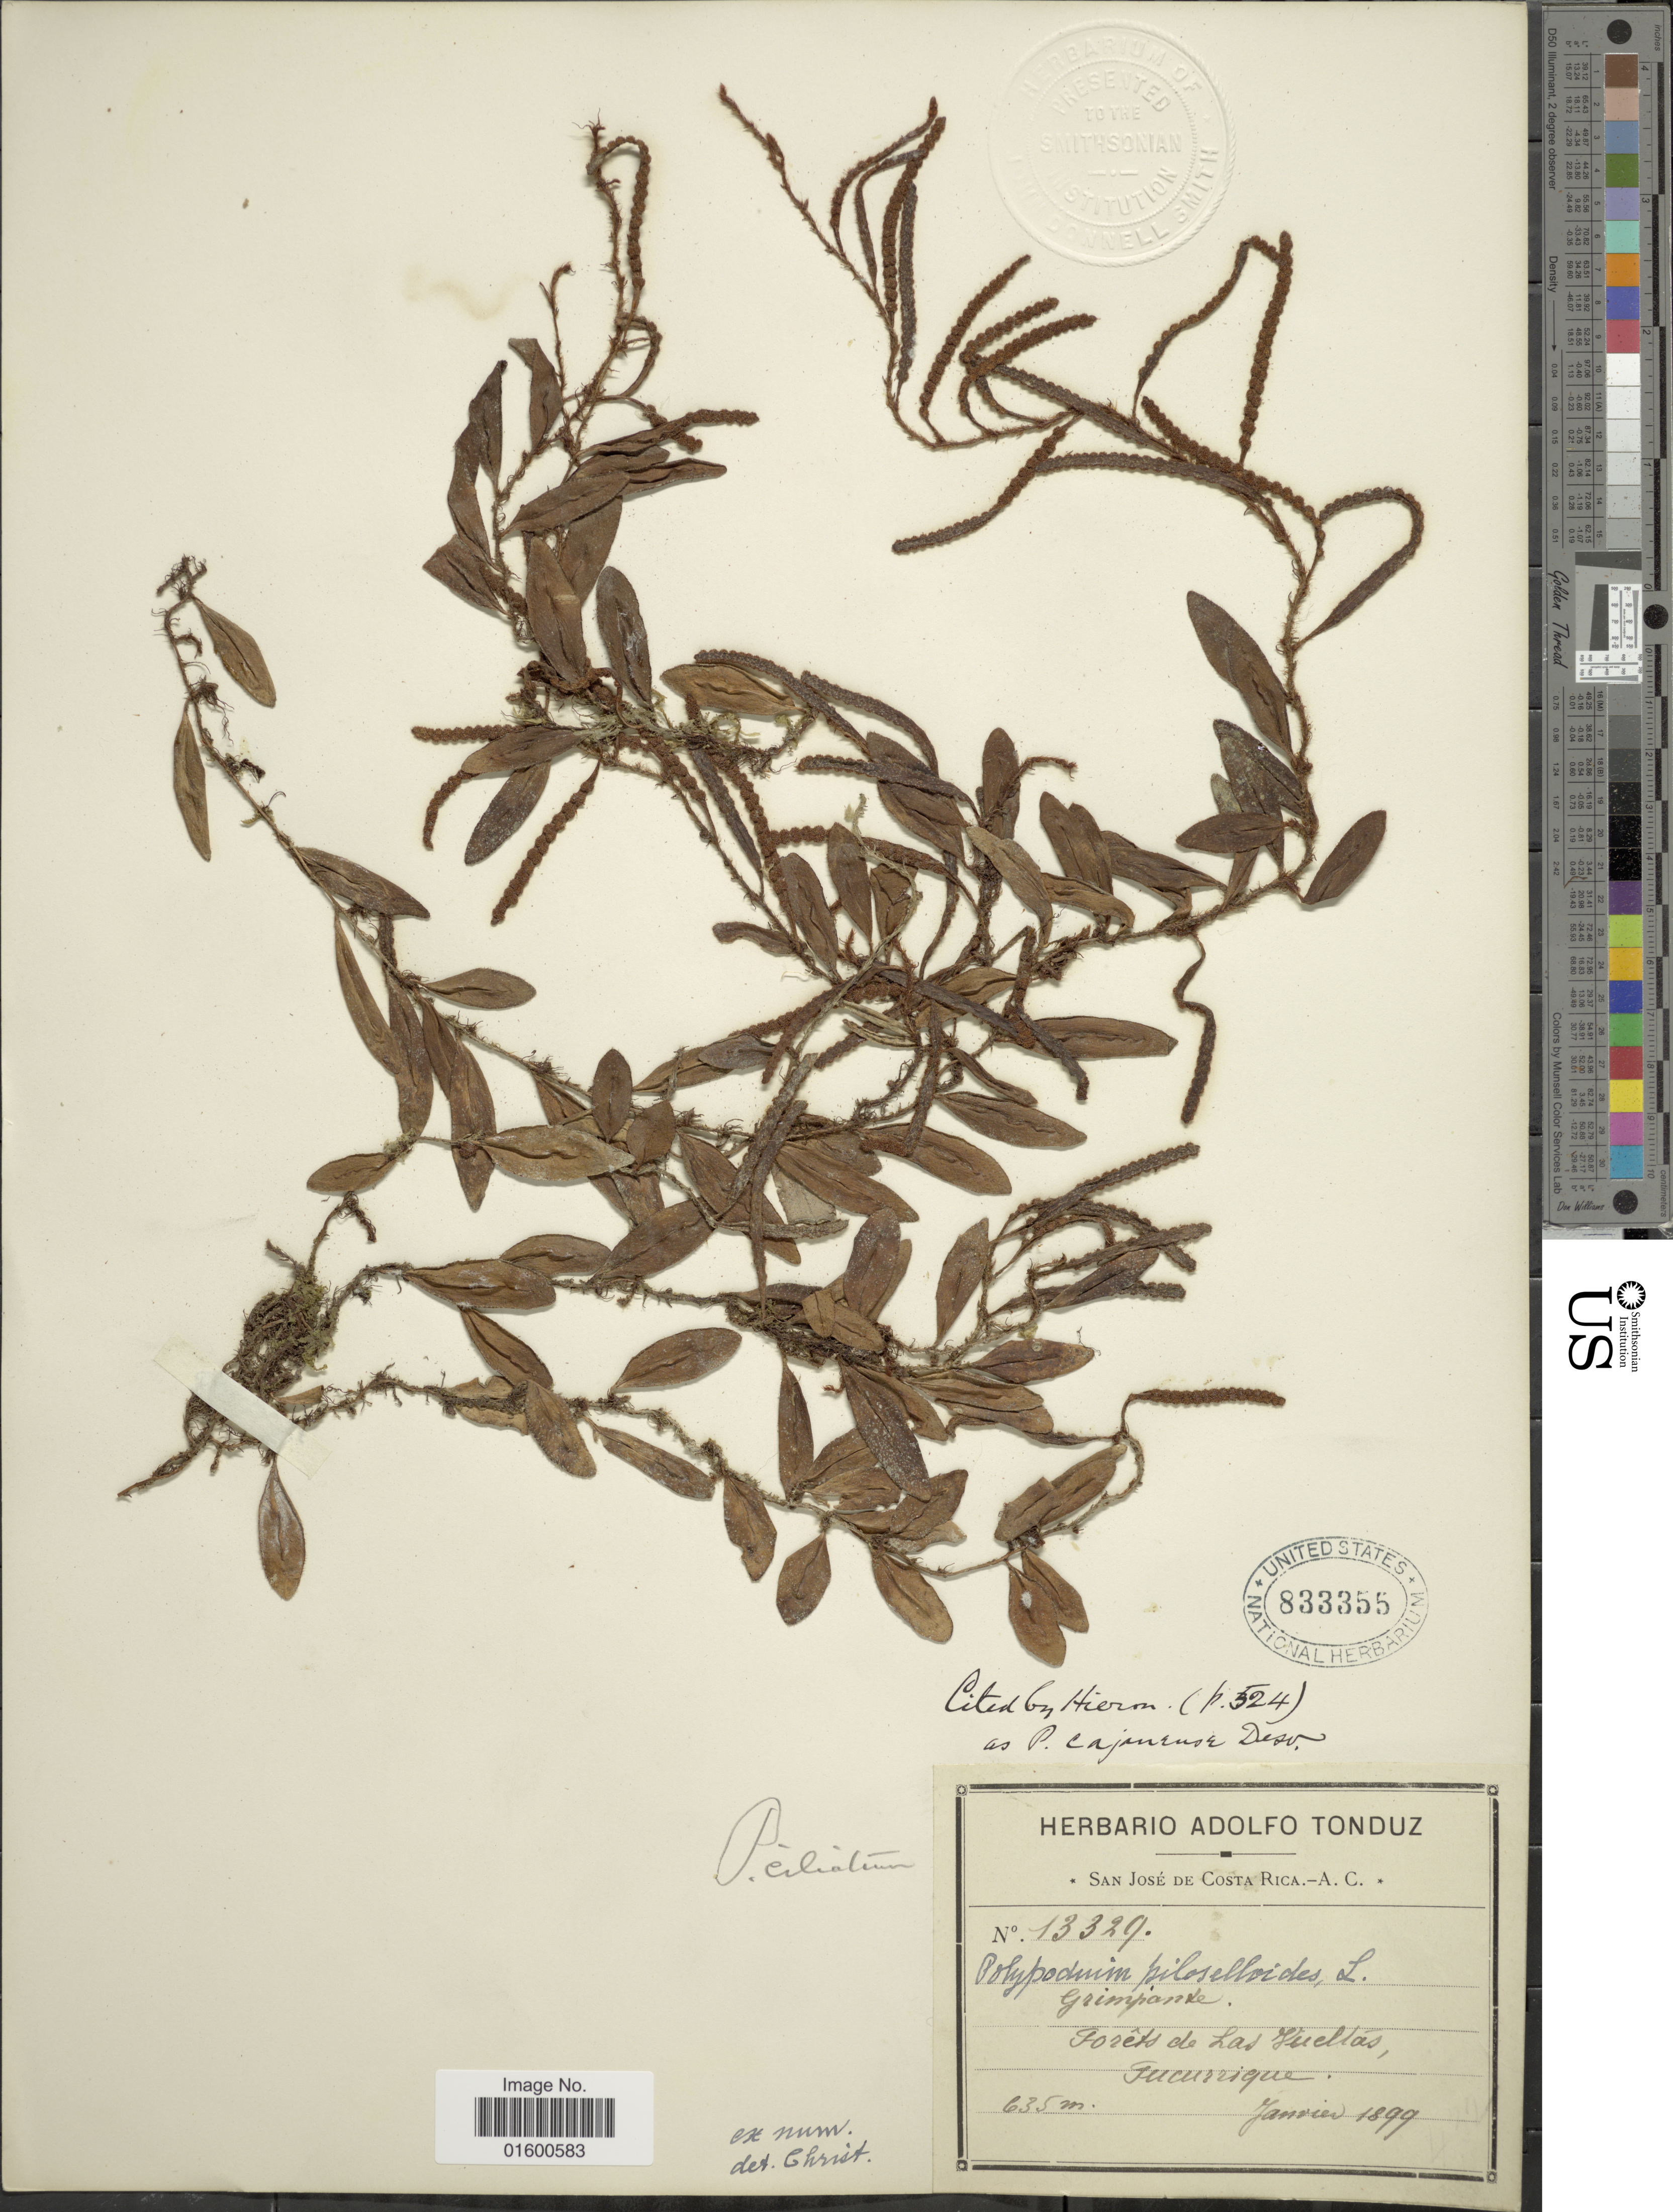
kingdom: Plantae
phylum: Tracheophyta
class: Polypodiopsida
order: Polypodiales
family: Polypodiaceae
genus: Microgramma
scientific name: Microgramma reptans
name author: (Cav.) A.R. Sm.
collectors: ex Herb. Adolfo Tonduz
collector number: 13329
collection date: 1899-01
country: Costa Rica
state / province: Cartago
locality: Grimpante, Forêts de Las Vueltas, Tucurrique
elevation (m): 635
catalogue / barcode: US 833355